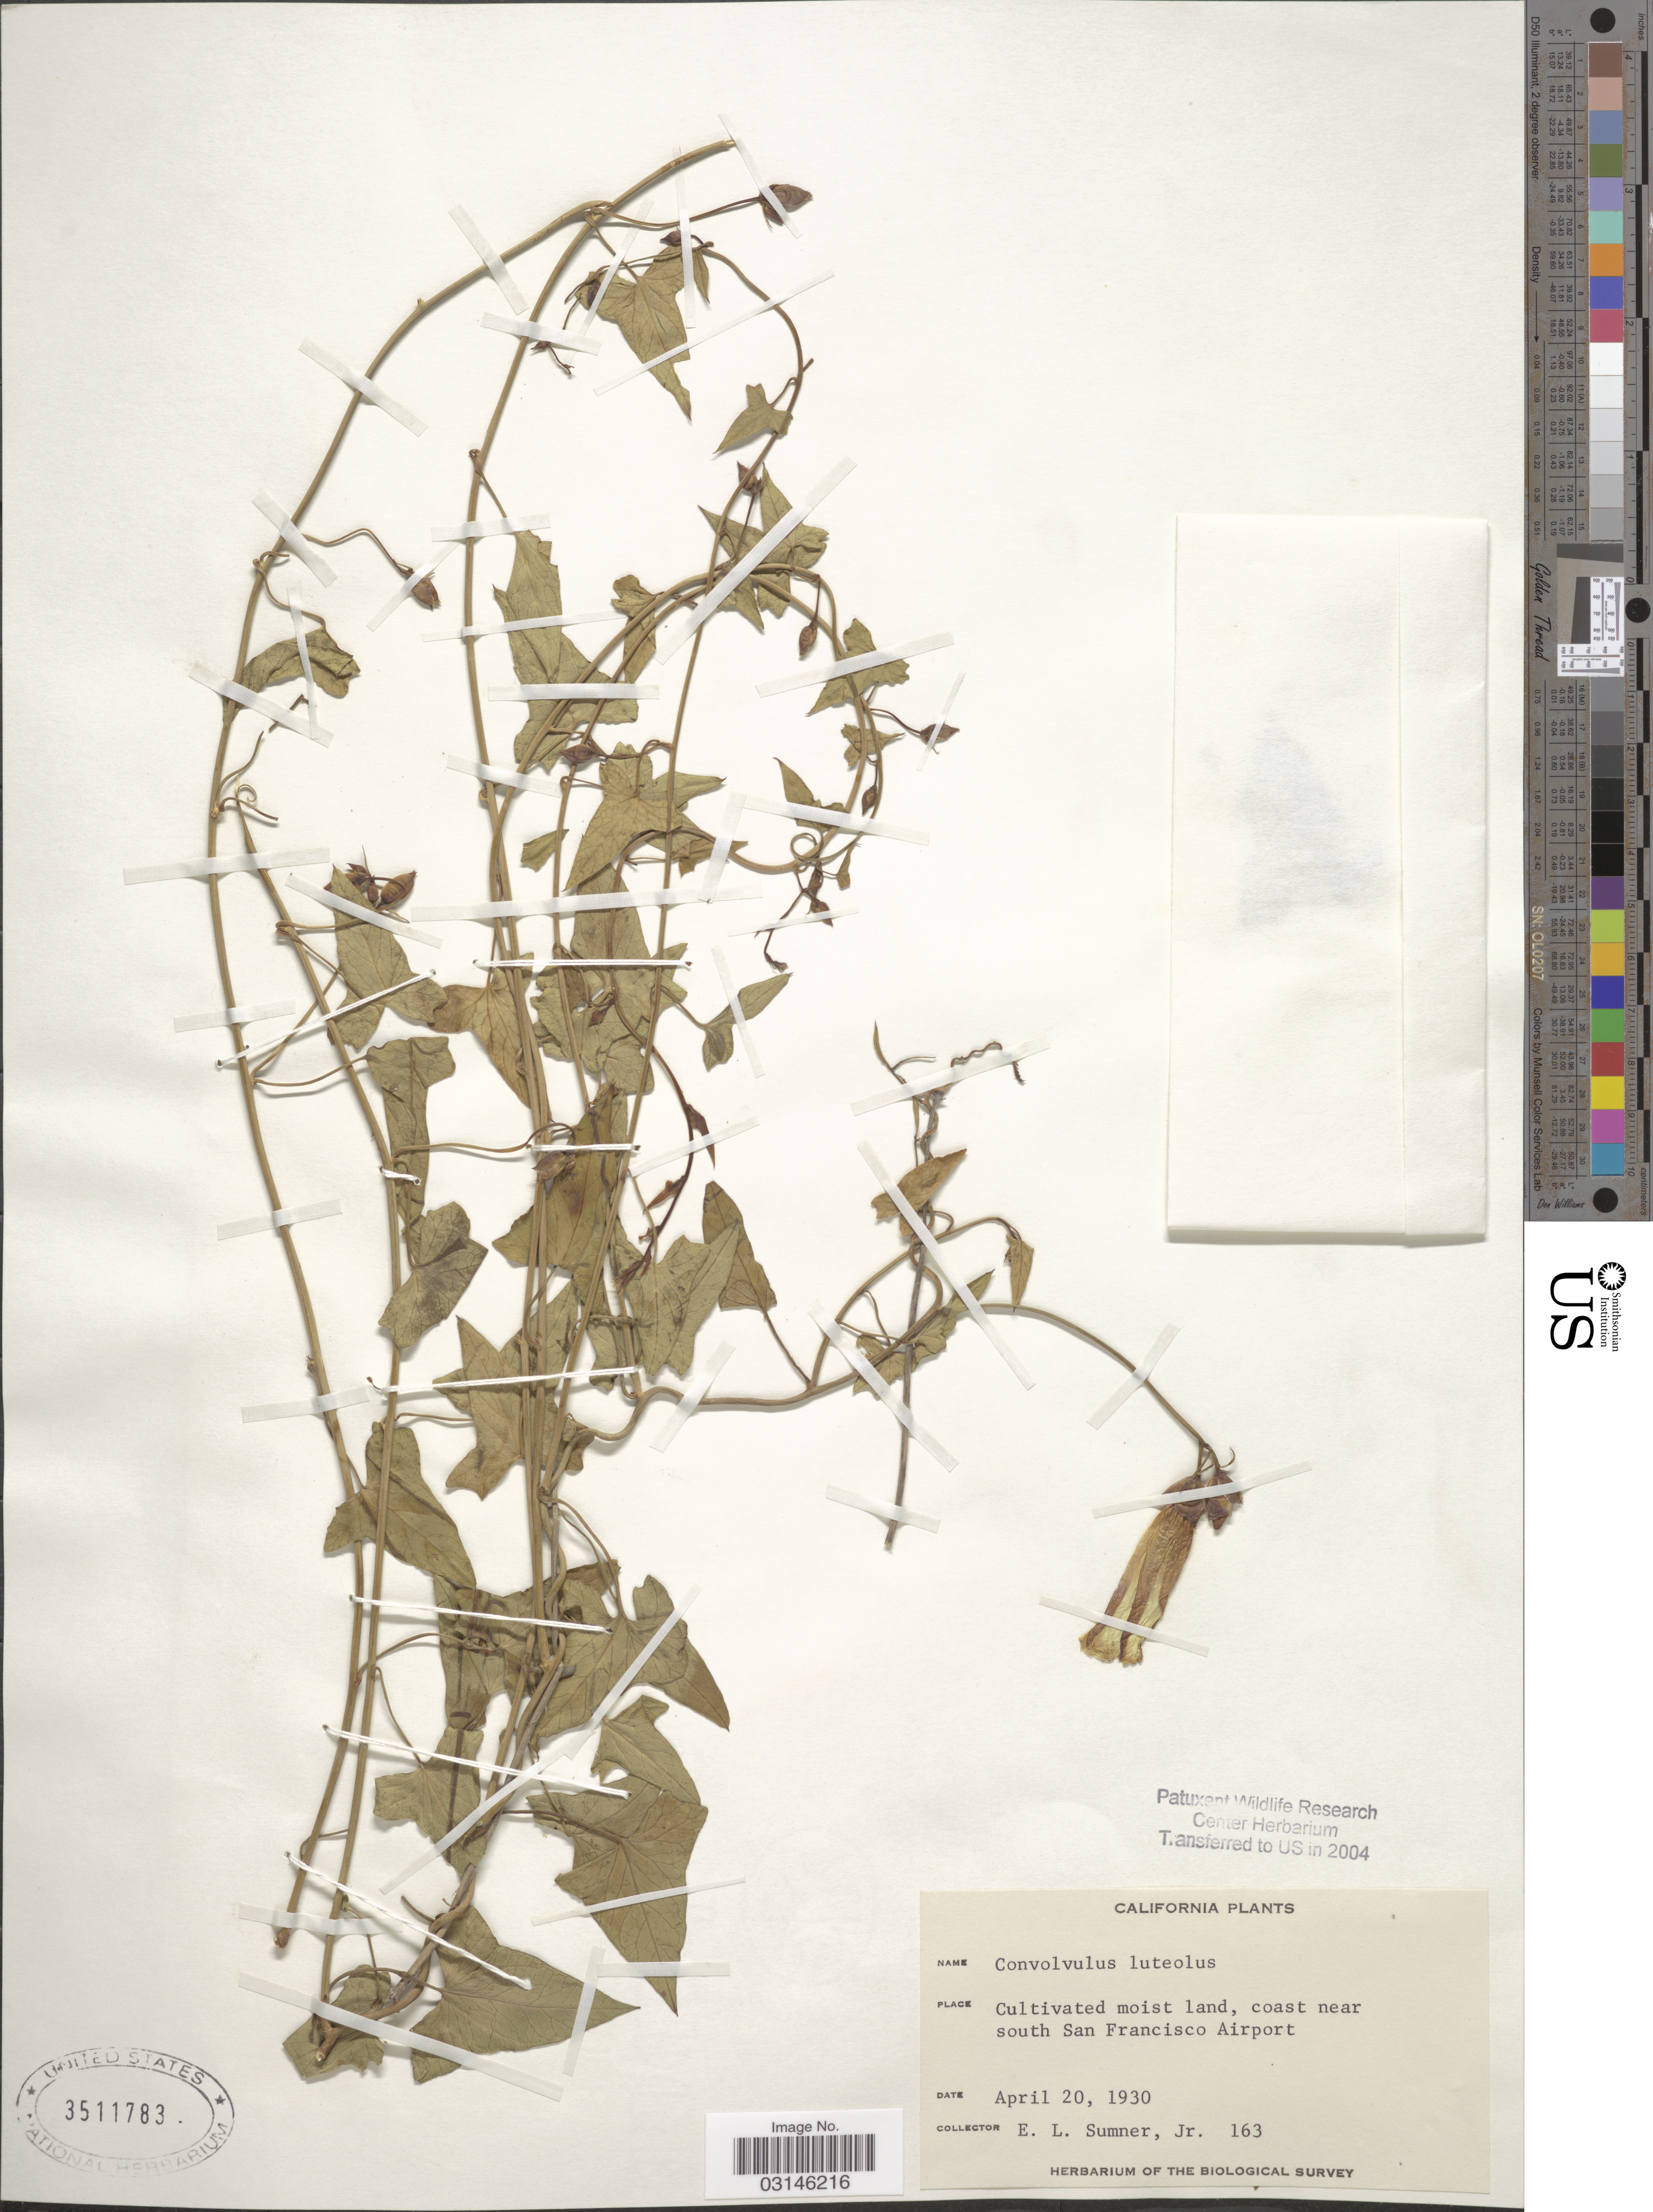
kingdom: Plantae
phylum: Tracheophyta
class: Magnoliopsida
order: Solanales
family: Convolvulaceae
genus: Calystegia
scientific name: Calystegia occidentalis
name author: (A. Gray) Brummitt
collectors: E. Sumner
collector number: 163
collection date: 1930-04-20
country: United States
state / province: California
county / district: San Francisco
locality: Cultivated moist land, coast near south San Francisco Airport.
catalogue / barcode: US 3511783